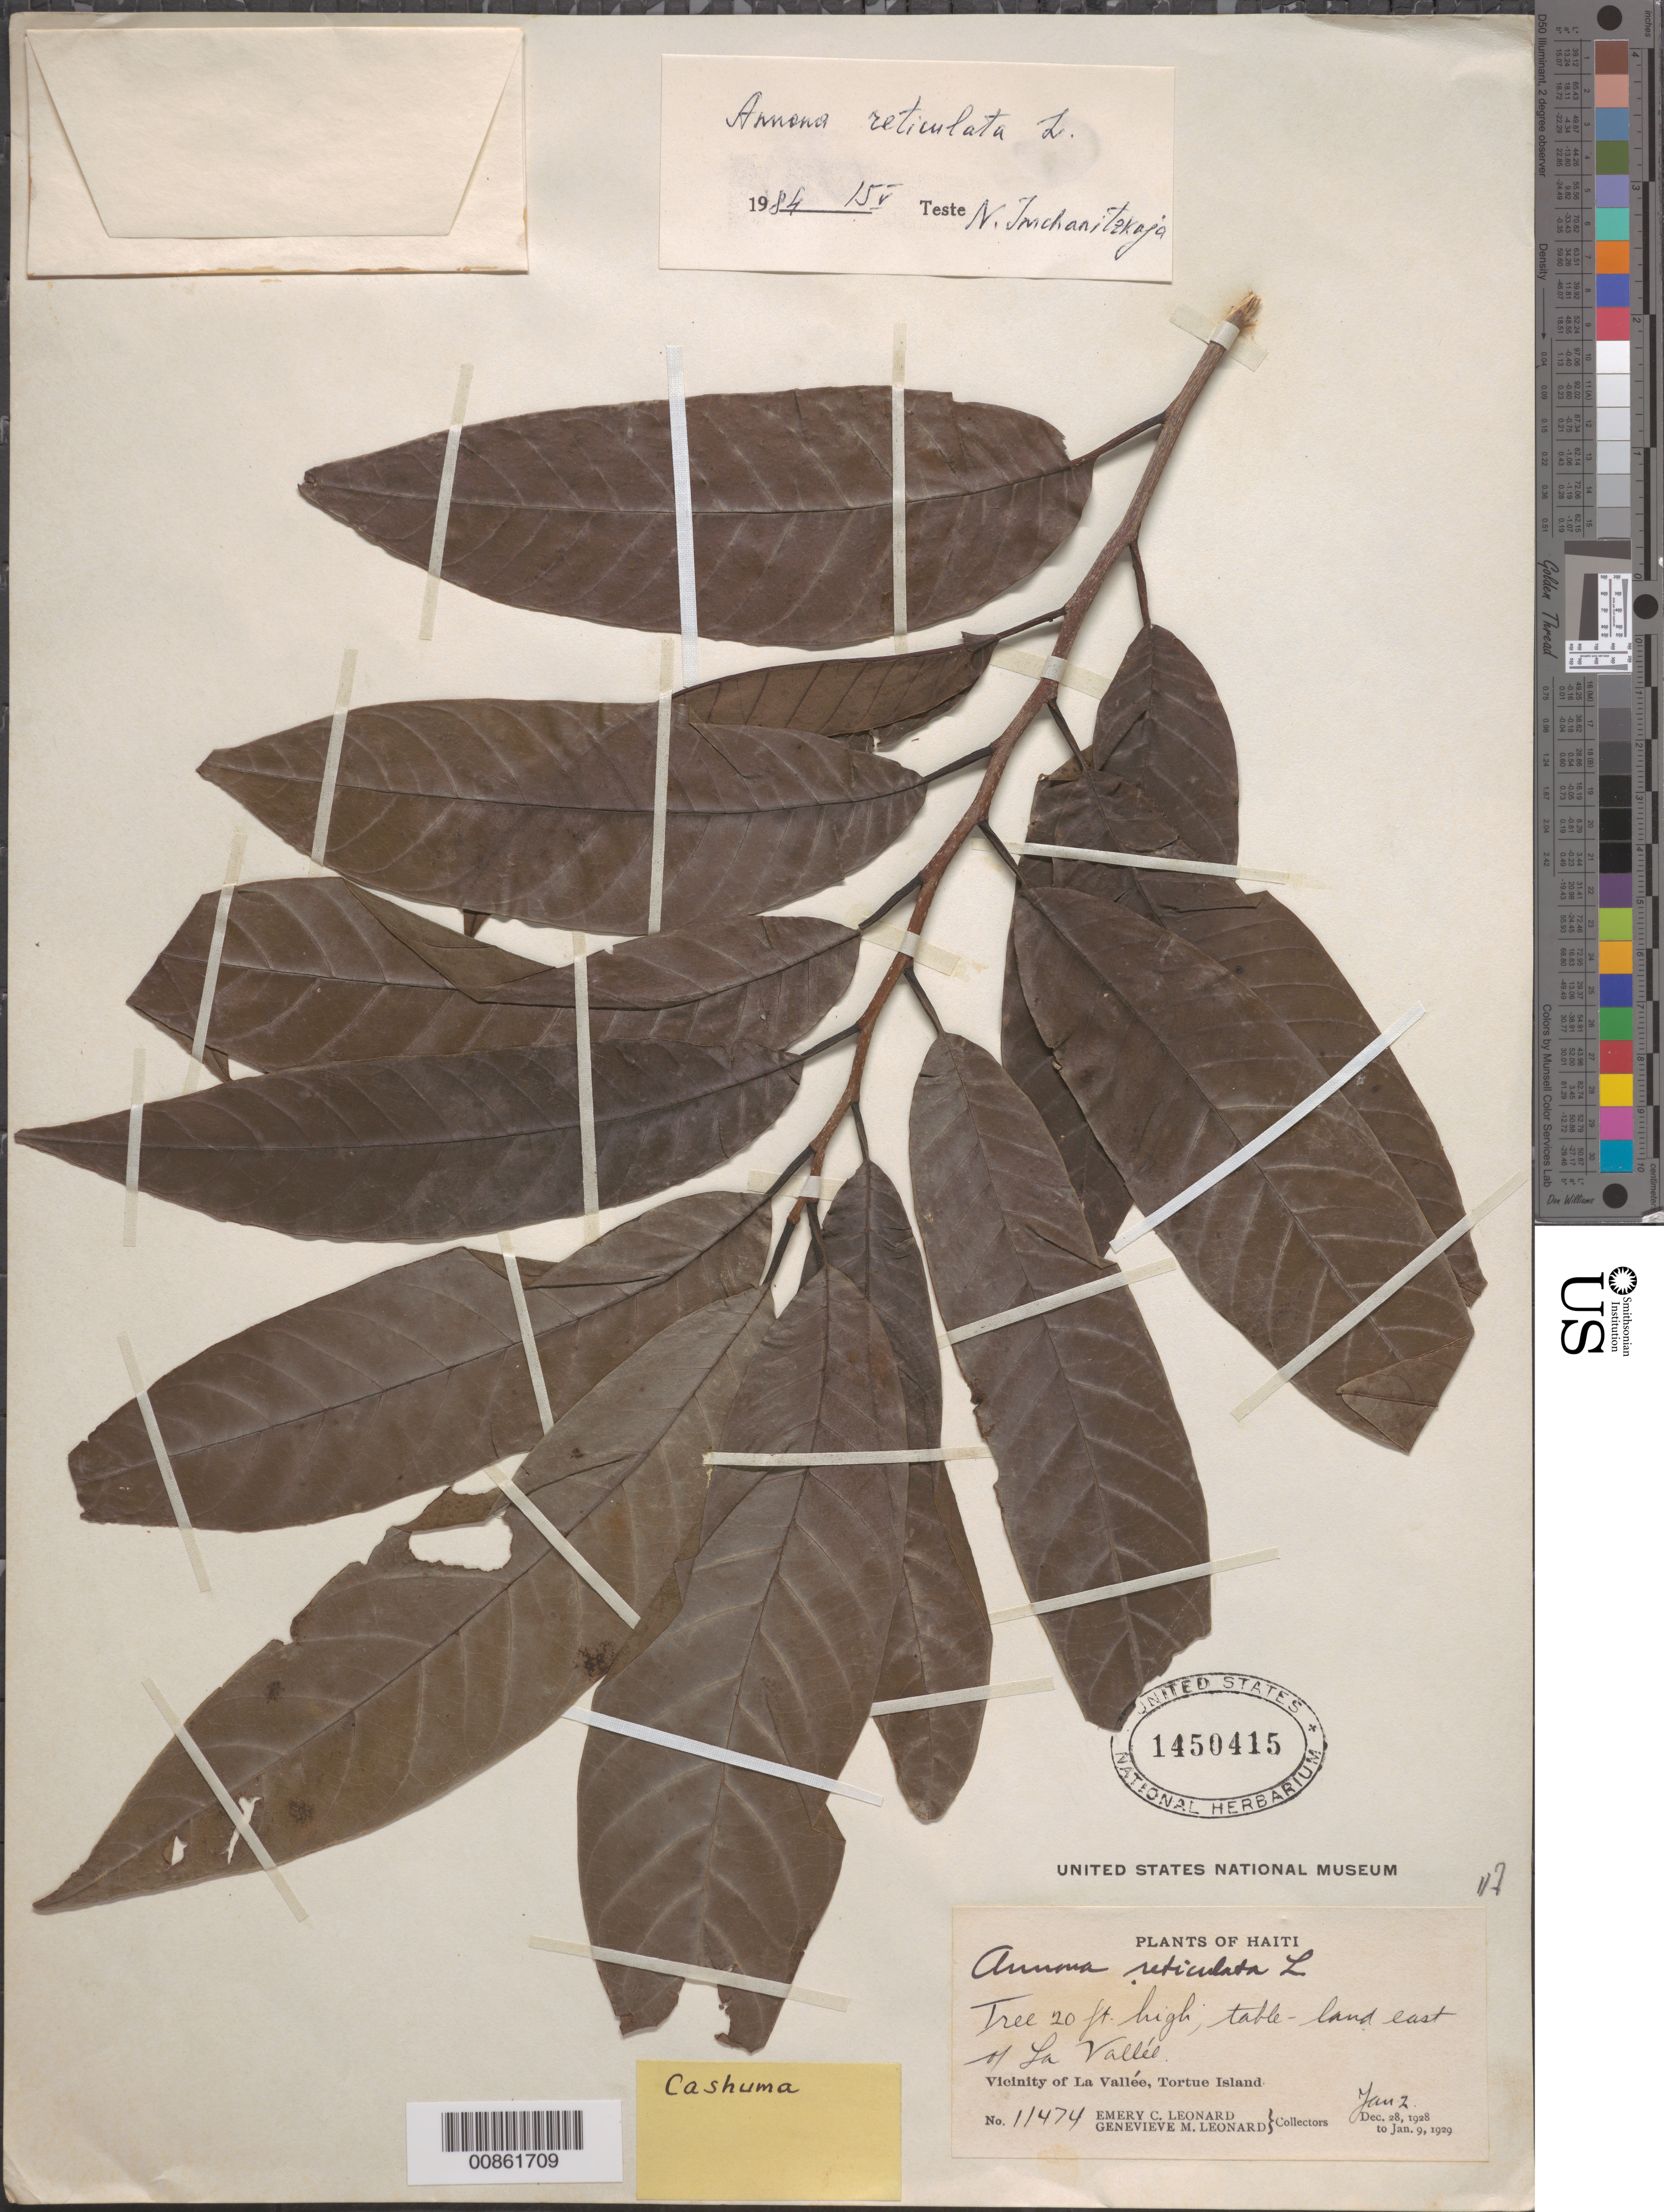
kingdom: Plantae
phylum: Tracheophyta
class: Magnoliopsida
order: Magnoliales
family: Annonaceae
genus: Annona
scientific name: Annona reticulata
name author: L.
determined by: Imchanitzkaja, N.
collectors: E. C. Leonard & G. M. Leonard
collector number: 11474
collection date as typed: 02 Jan 1929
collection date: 1929-01-02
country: Haiti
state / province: Nord-Óuest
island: Île de la Tortue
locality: Vicinity of La Vallée, Tortue Island. Table-land east of La Vallée.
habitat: Table-land.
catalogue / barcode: US 1450415